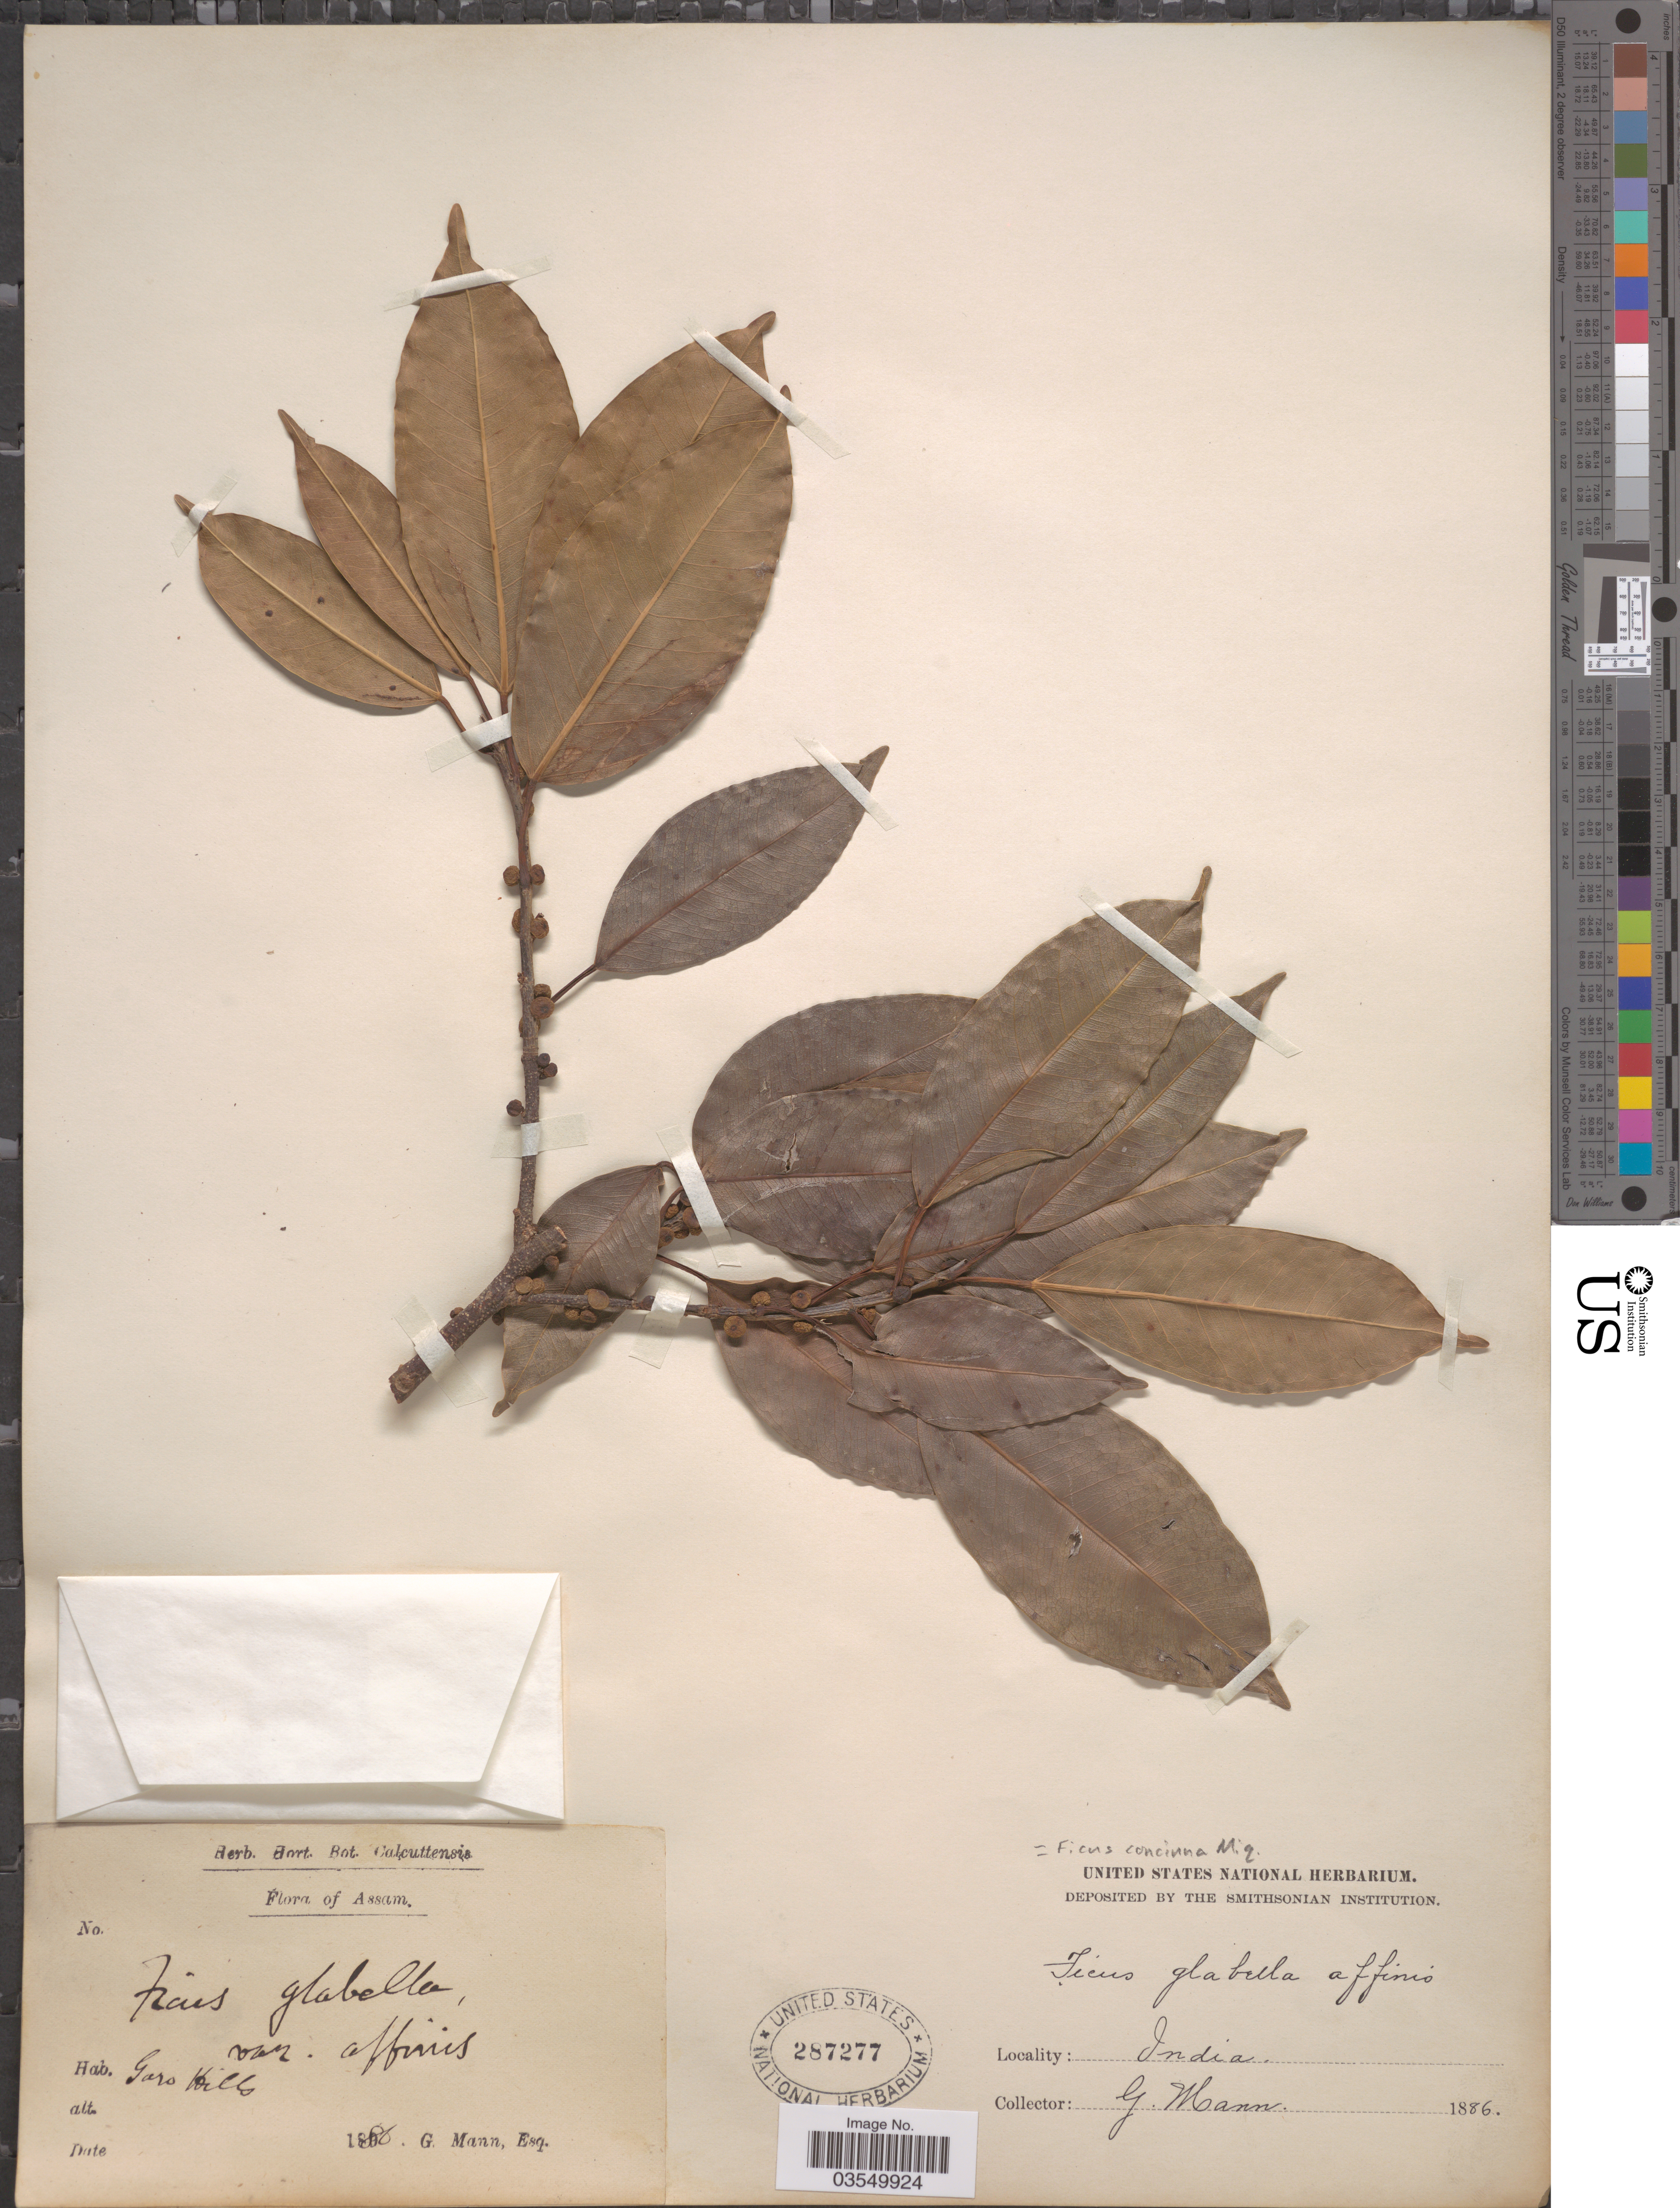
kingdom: Plantae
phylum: Tracheophyta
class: Magnoliopsida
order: Rosales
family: Moraceae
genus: Ficus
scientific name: Ficus concinna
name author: Miq.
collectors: G. Mann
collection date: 1886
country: India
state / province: Meghalaya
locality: Garo Hills.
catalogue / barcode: US 287277